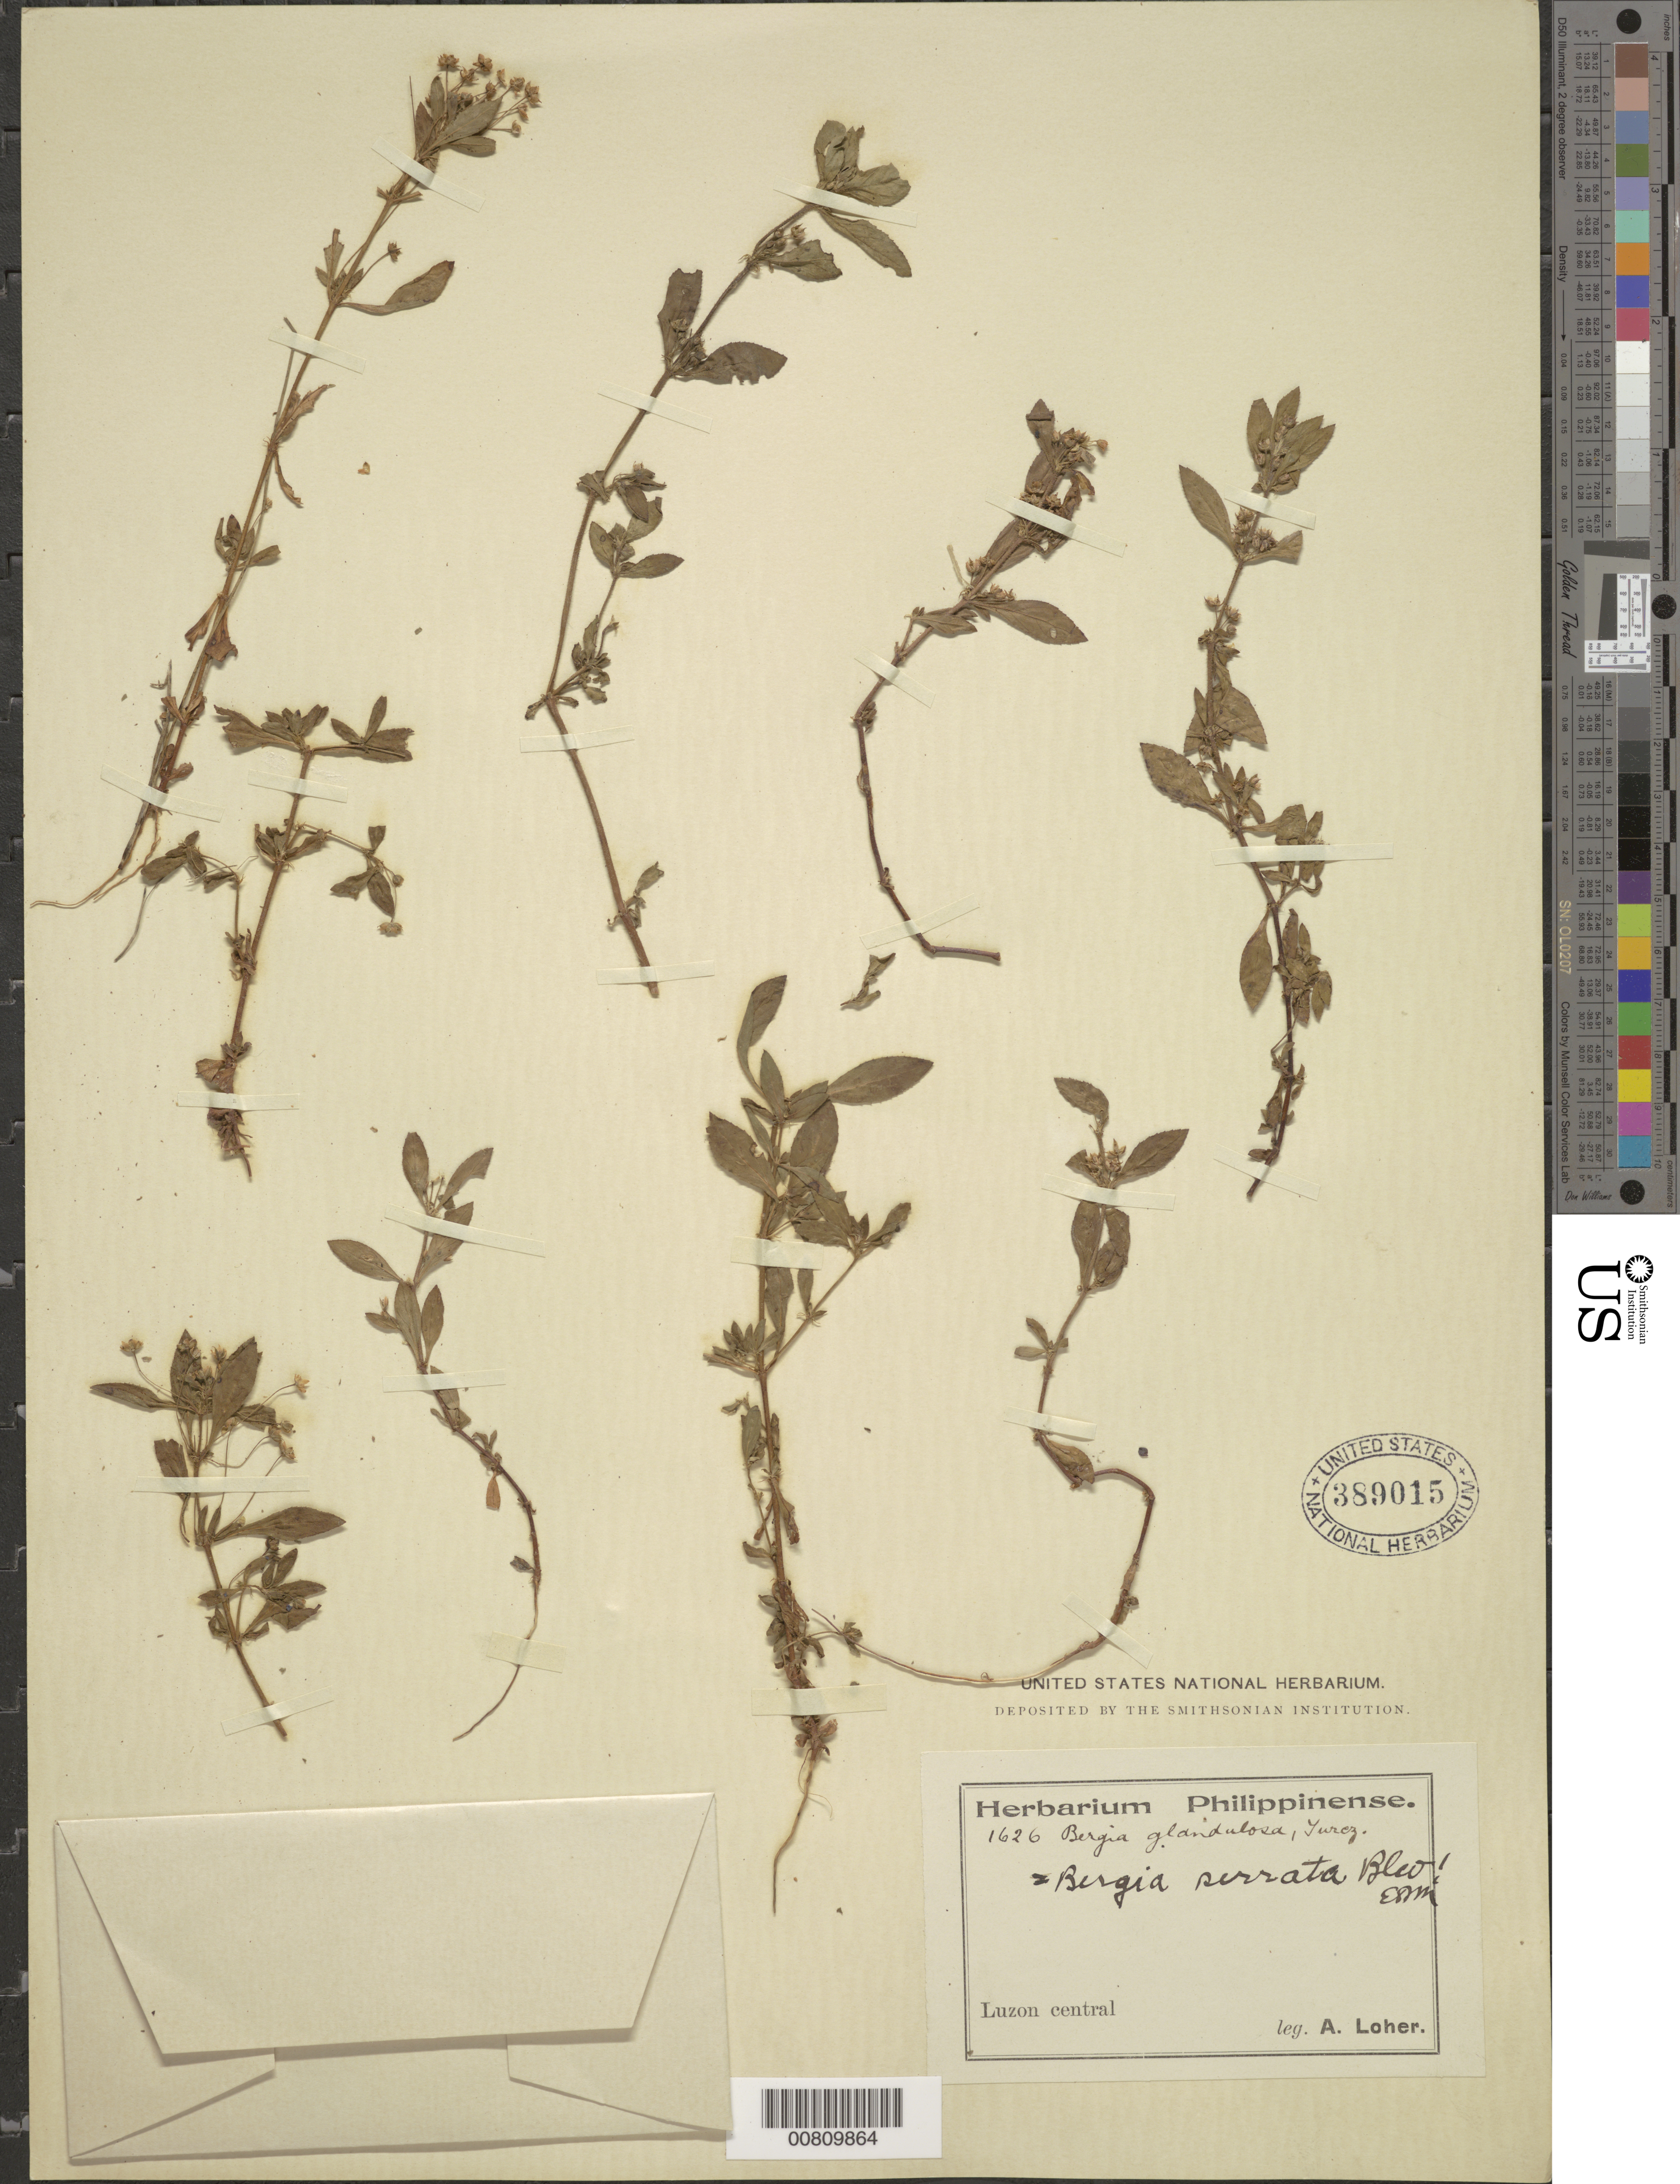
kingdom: Plantae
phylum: Tracheophyta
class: Magnoliopsida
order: Malpighiales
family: Elatinaceae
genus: Bergia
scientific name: Bergia ammannioides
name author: Roxb.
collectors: A. Loher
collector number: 1626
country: Philippines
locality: Luzon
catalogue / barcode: US 389015